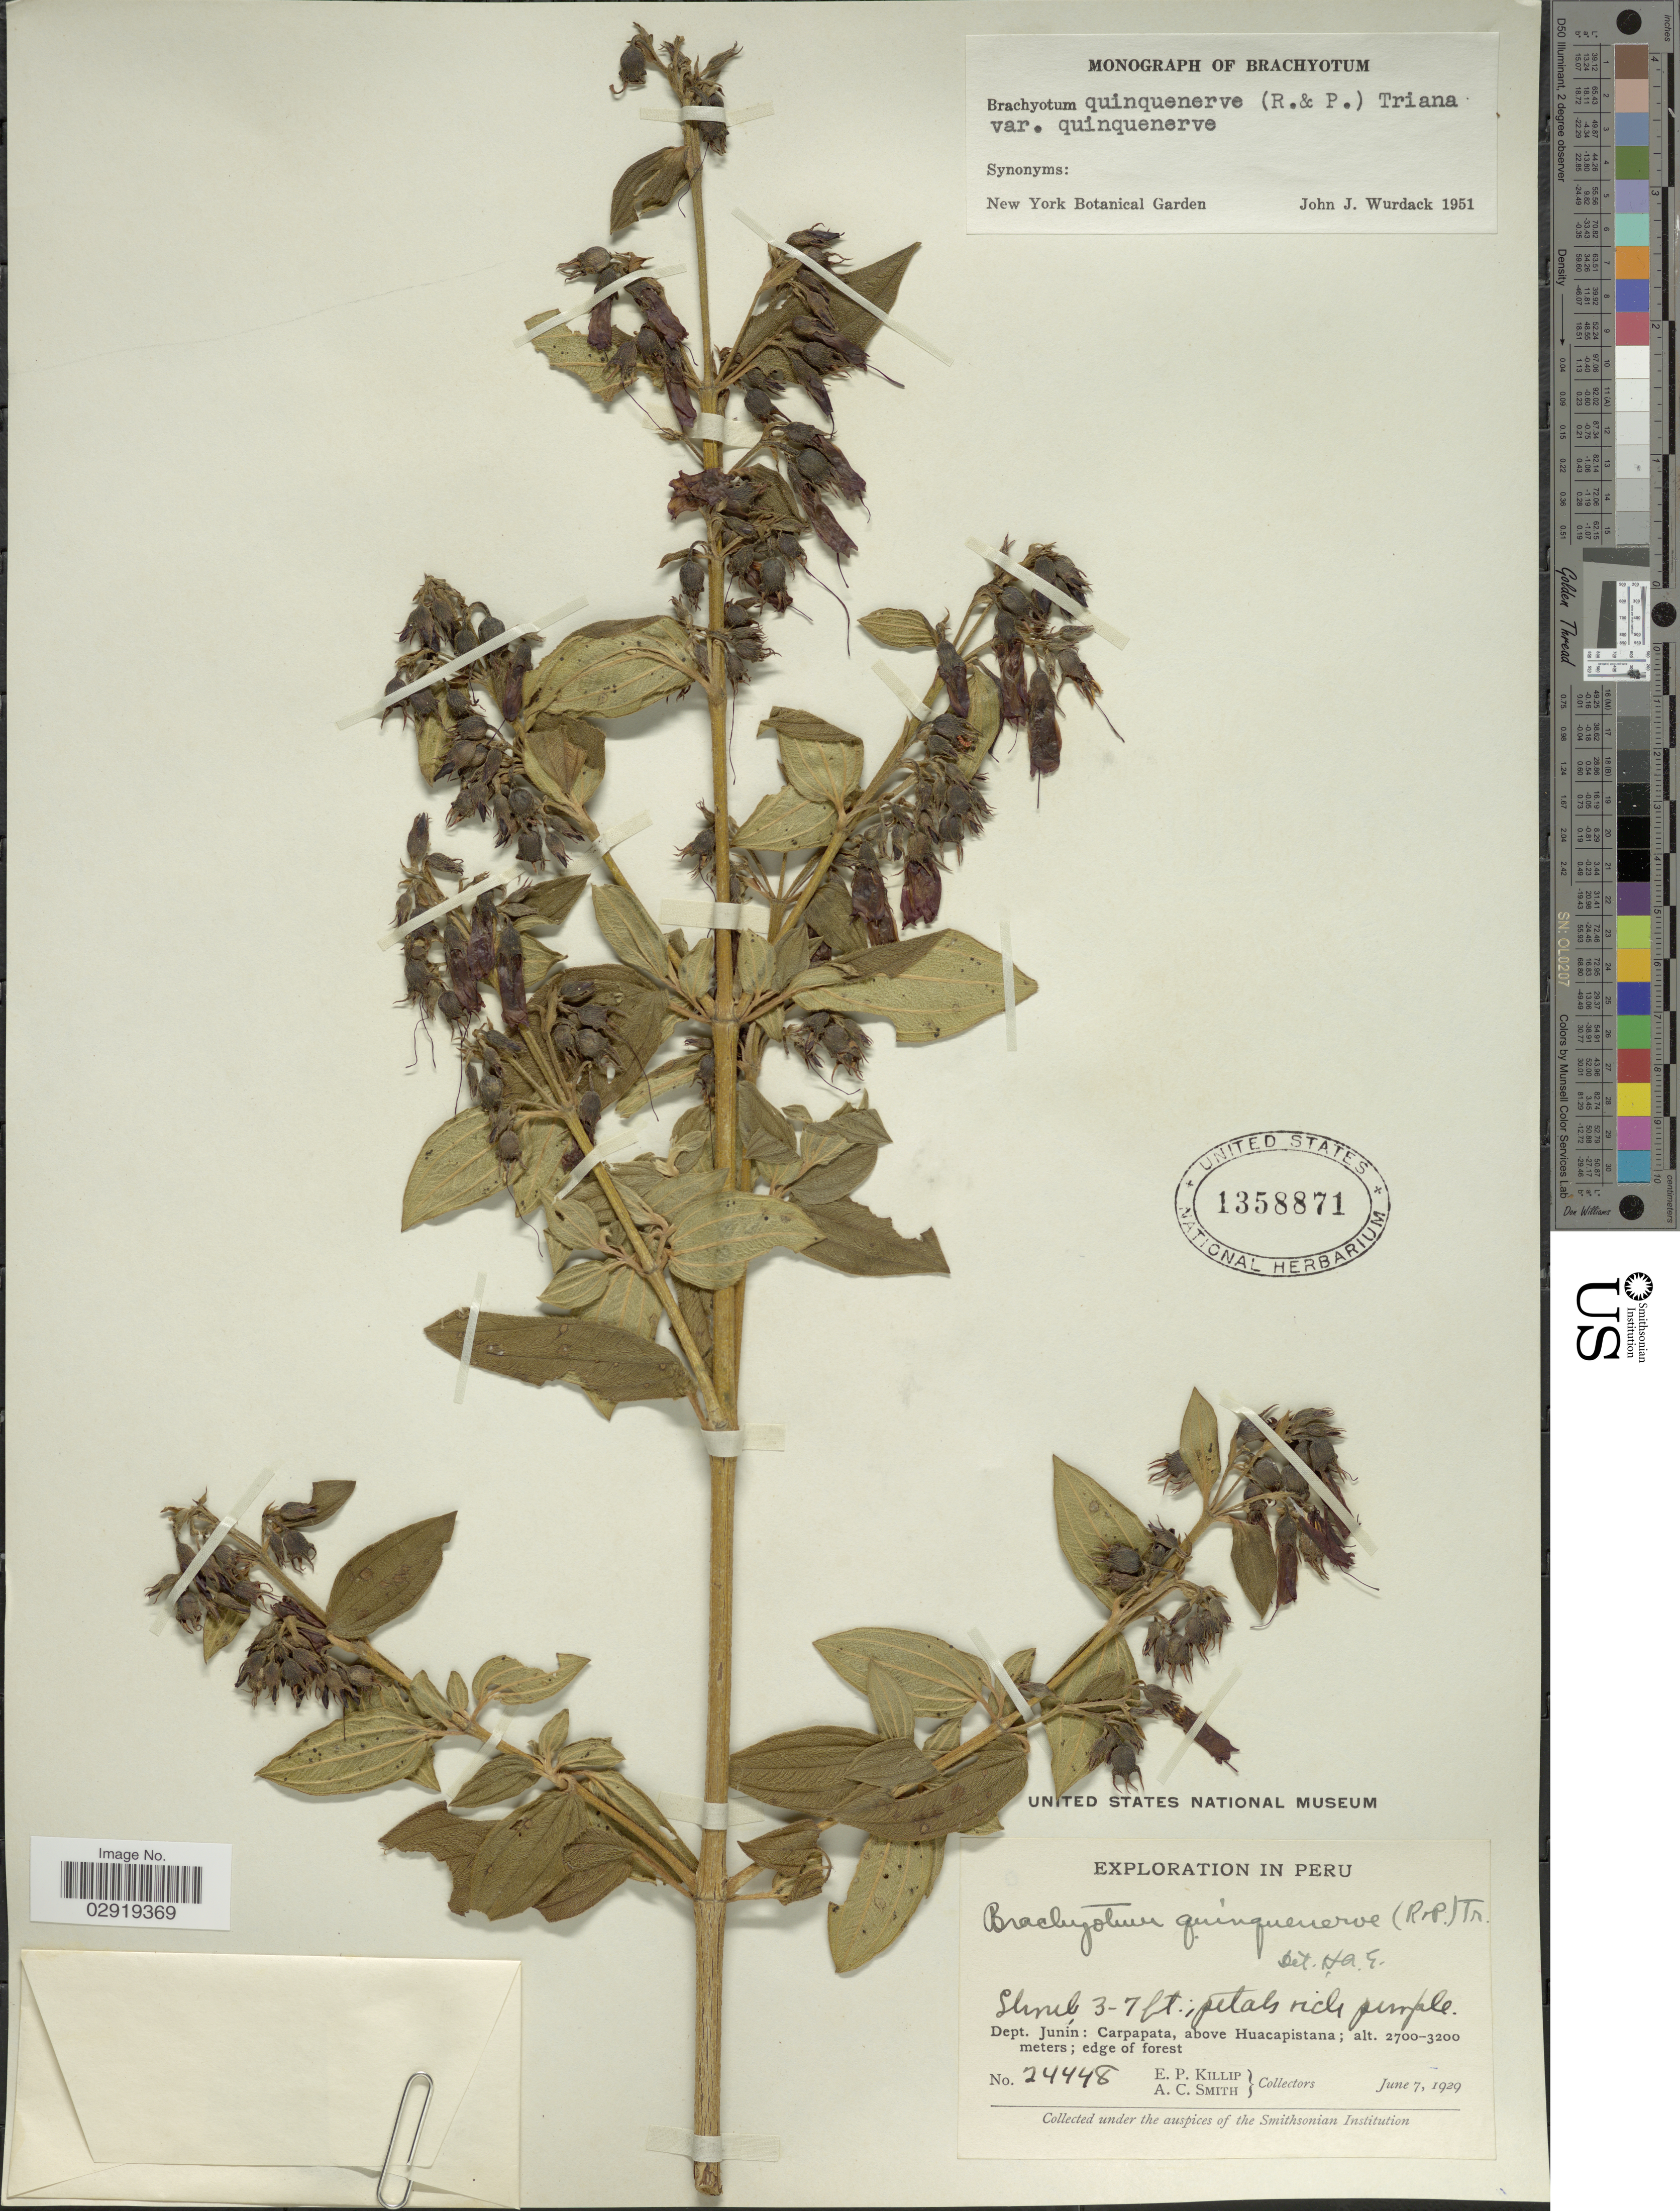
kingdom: Plantae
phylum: Tracheophyta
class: Magnoliopsida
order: Myrtales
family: Melastomataceae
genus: Brachyotum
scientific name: Brachyotum quinquenerve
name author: (Ruiz & Pav.) Triana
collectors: E. P. Killip & A. C. Smith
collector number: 24448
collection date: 1929-06-07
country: Peru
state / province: Junín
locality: Dept. Junín: Carpapata, above Huacapistana.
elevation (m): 2700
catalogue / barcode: US 1358871